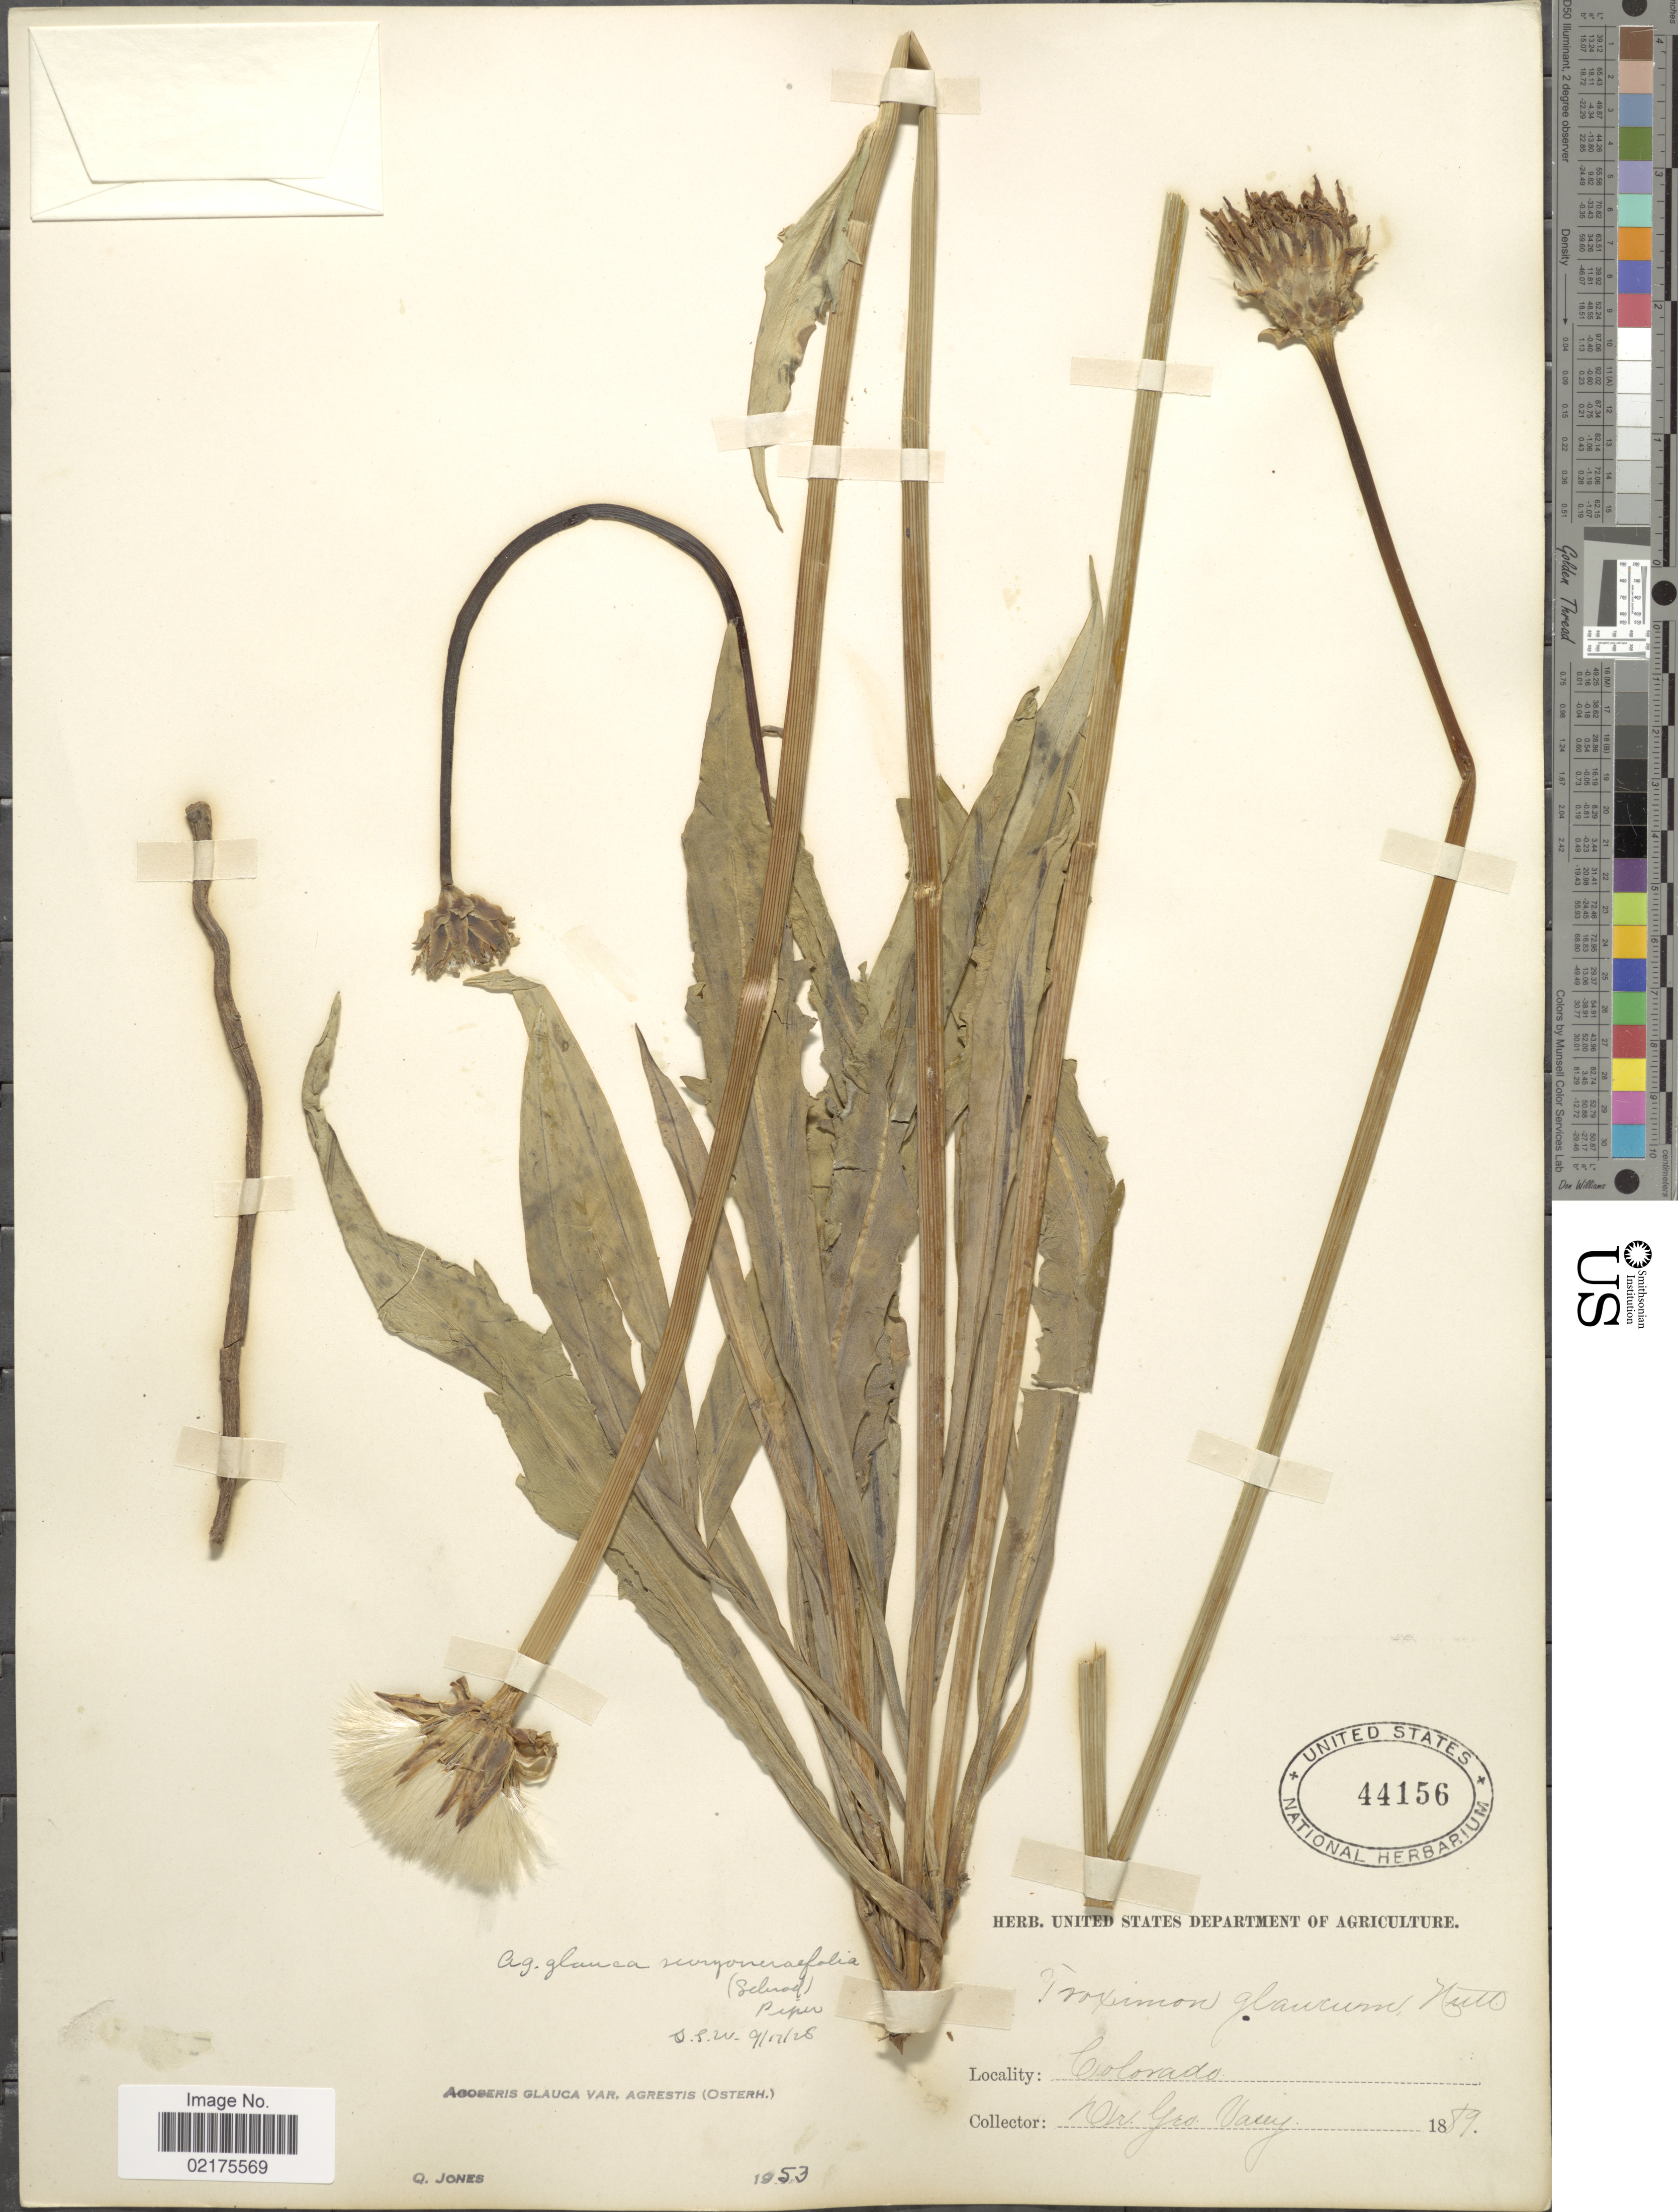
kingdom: Plantae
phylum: Tracheophyta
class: Magnoliopsida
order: Asterales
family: Asteraceae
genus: Agoseris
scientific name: Agoseris glauca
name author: (Pursh) Raf.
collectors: G. Vasey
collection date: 1889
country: United States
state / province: Colorado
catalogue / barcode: US 44156